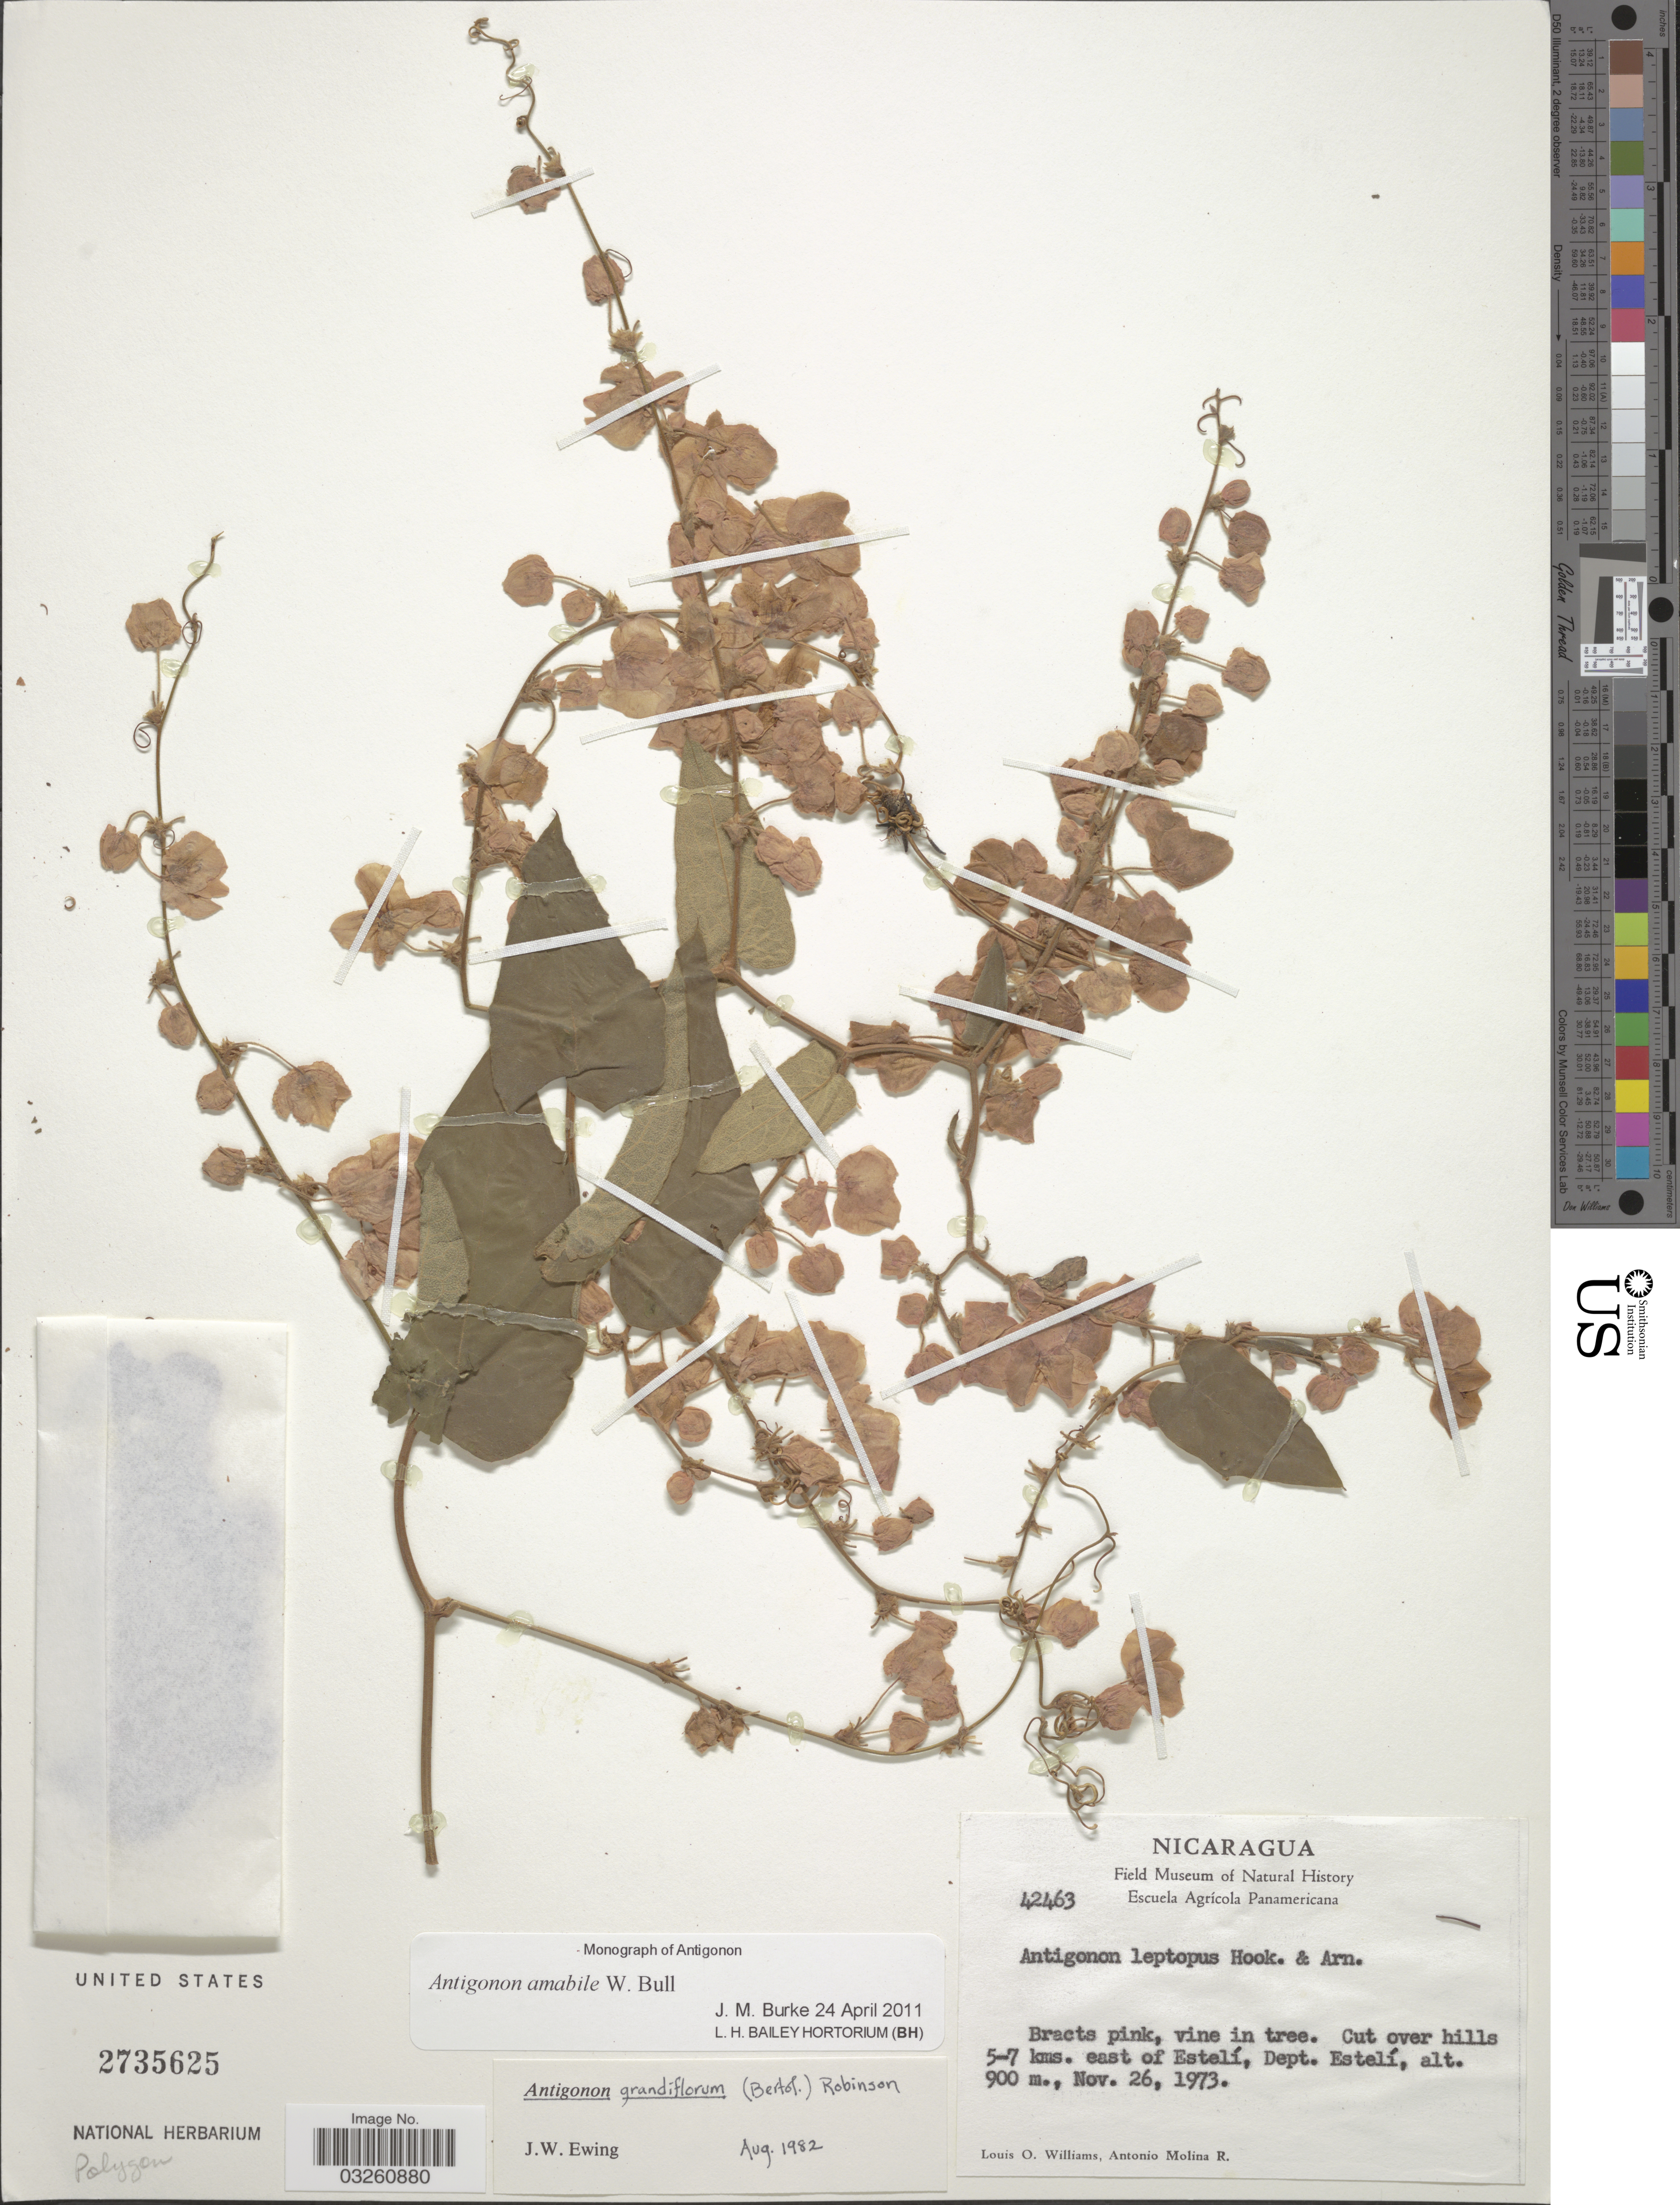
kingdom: Plantae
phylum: Tracheophyta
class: Magnoliopsida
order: Caryophyllales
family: Polygonaceae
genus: Antigonon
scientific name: Antigonon amabile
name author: W. Bull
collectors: L. O. Williams & A. Molina R.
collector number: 42463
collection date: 1973-11-26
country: Nicaragua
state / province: Esteli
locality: Cut over hills 5-7 kms. east of Estelí, Dept. Estelí.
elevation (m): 900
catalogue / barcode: US 2735625